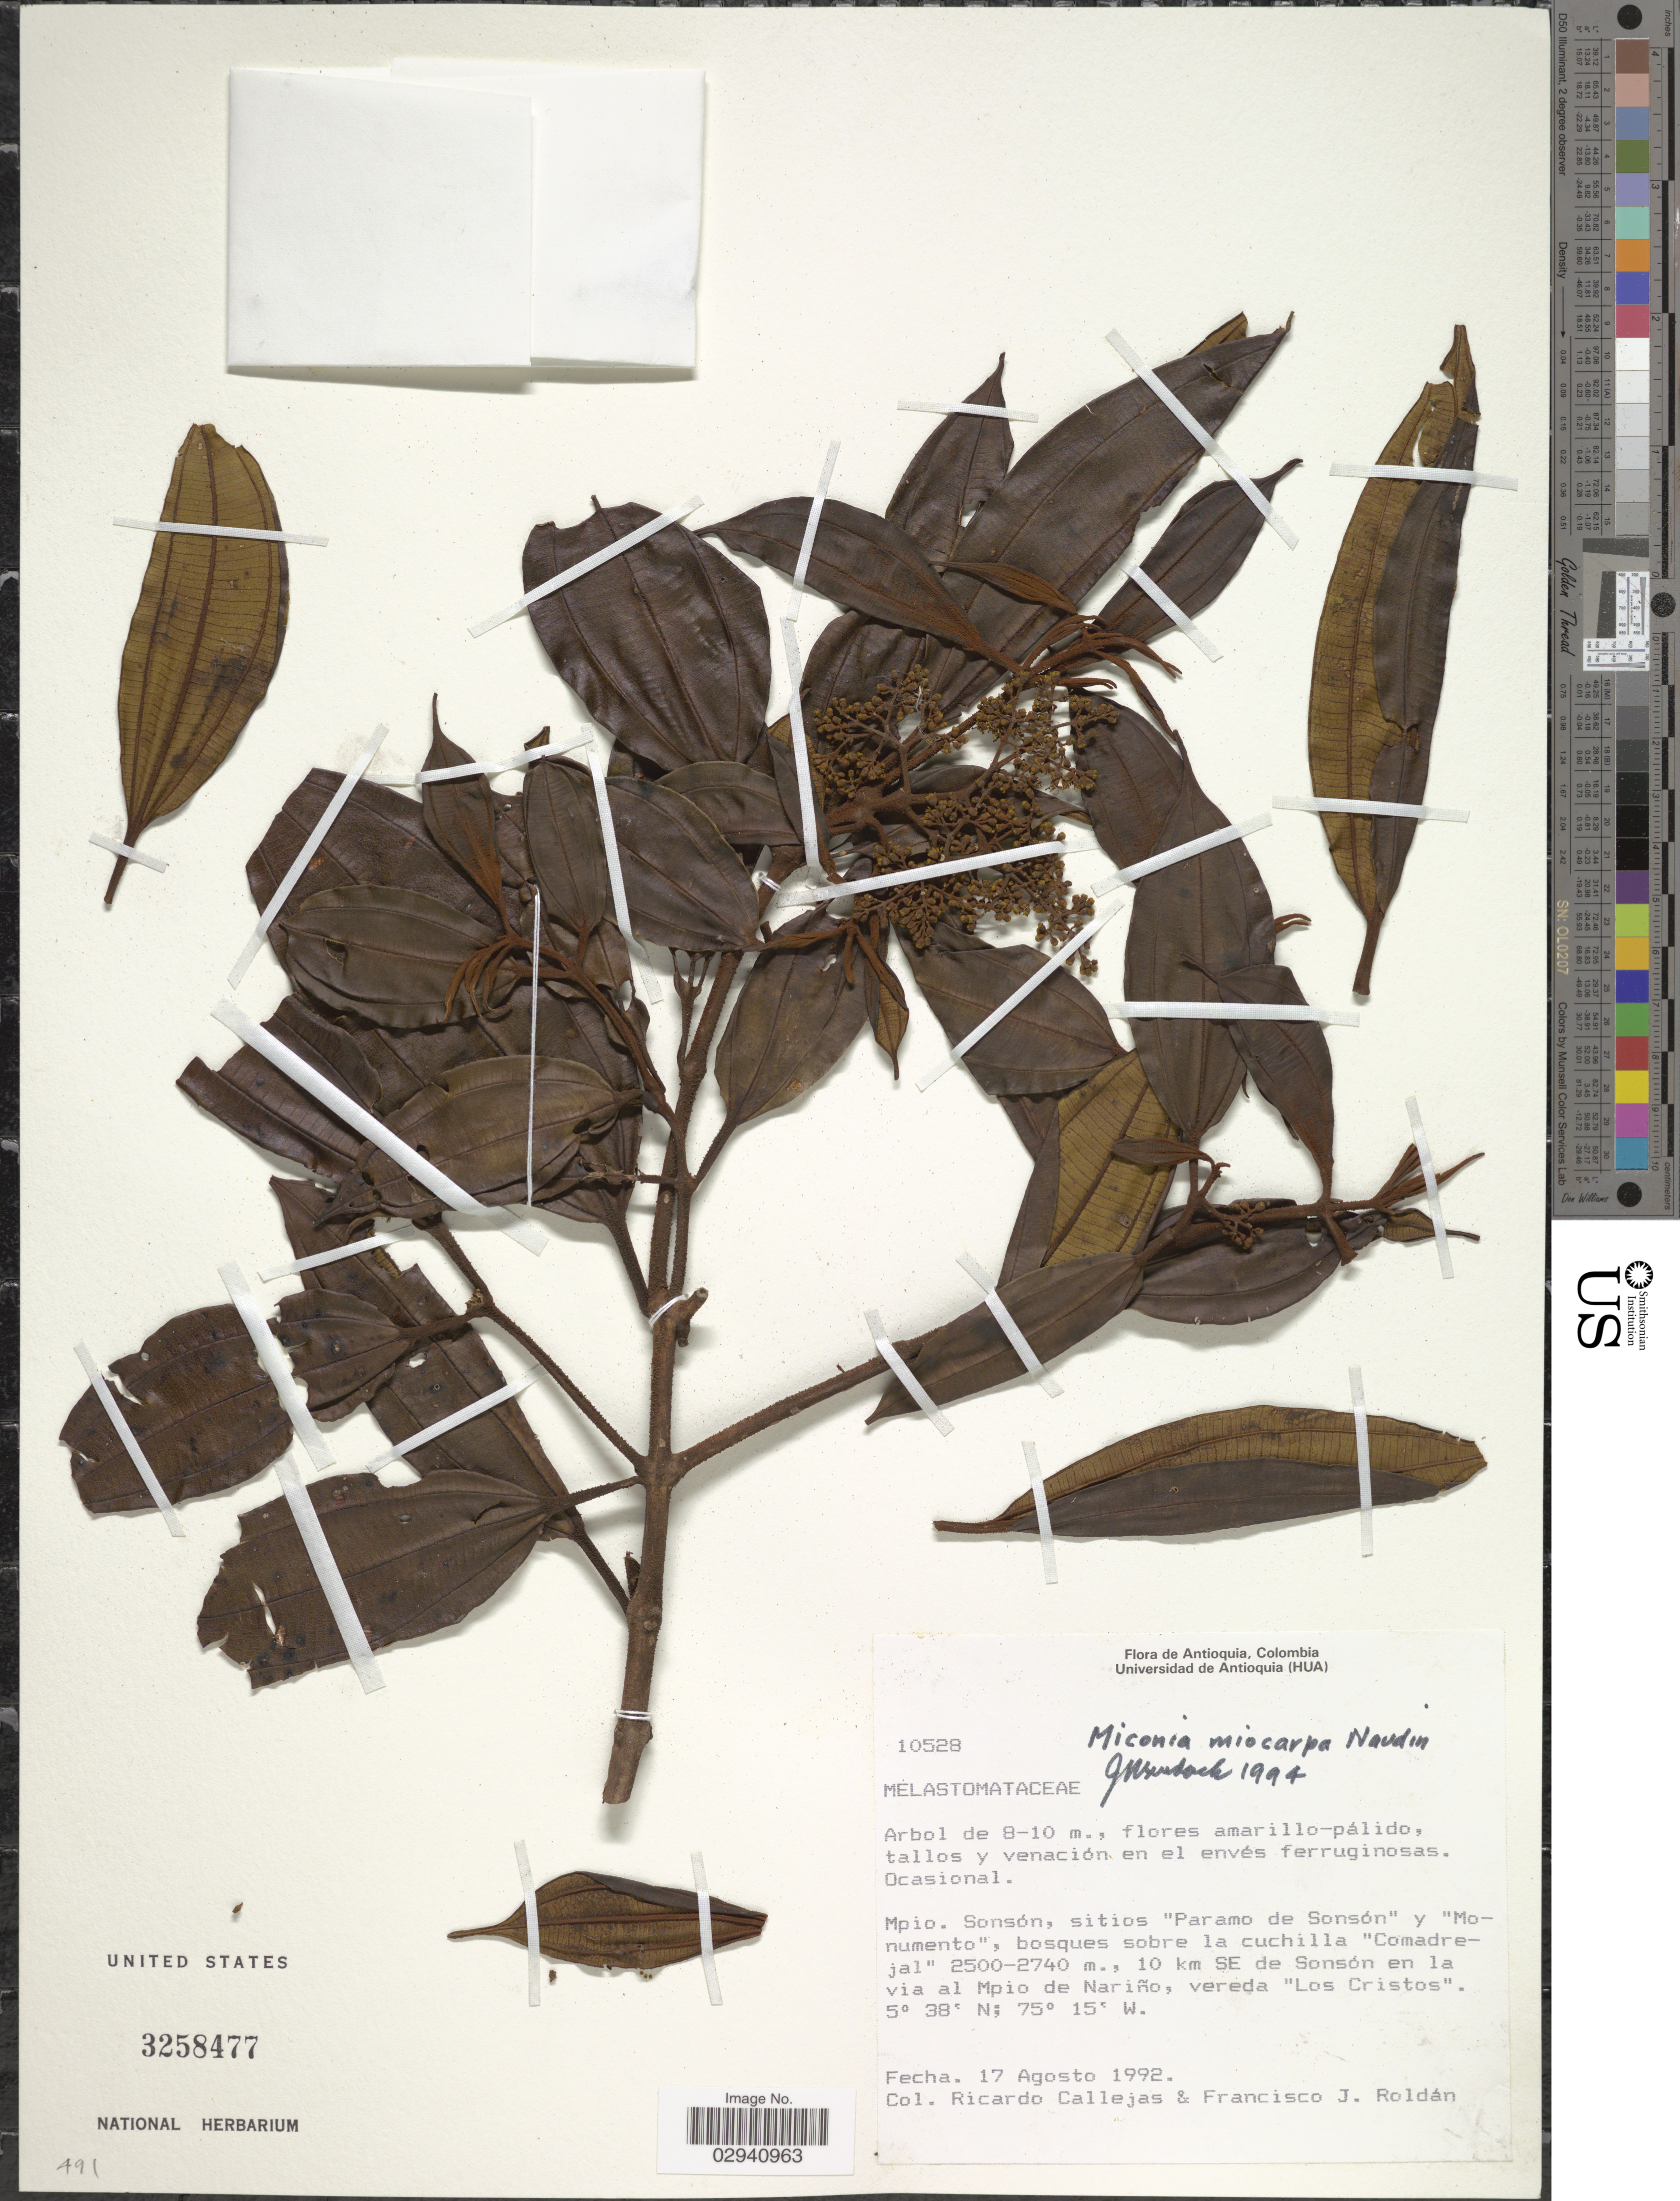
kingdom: Plantae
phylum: Tracheophyta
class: Magnoliopsida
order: Myrtales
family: Melastomataceae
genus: Miconia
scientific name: Miconia miocarpa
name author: Naudin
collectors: R. Callejas & F. J. Roldán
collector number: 10528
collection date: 1992-08-17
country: Colombia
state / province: Nariño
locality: Mpio. Sonsón, sitios "Paramo de Sonsón" y "Monumento", bosque sobre la cuchilla "Comadrejal", 10 km SE de Sonsón en la via al Mpio de Nariño, vereda "Los Cristos".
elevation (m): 2500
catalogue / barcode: US 3258477